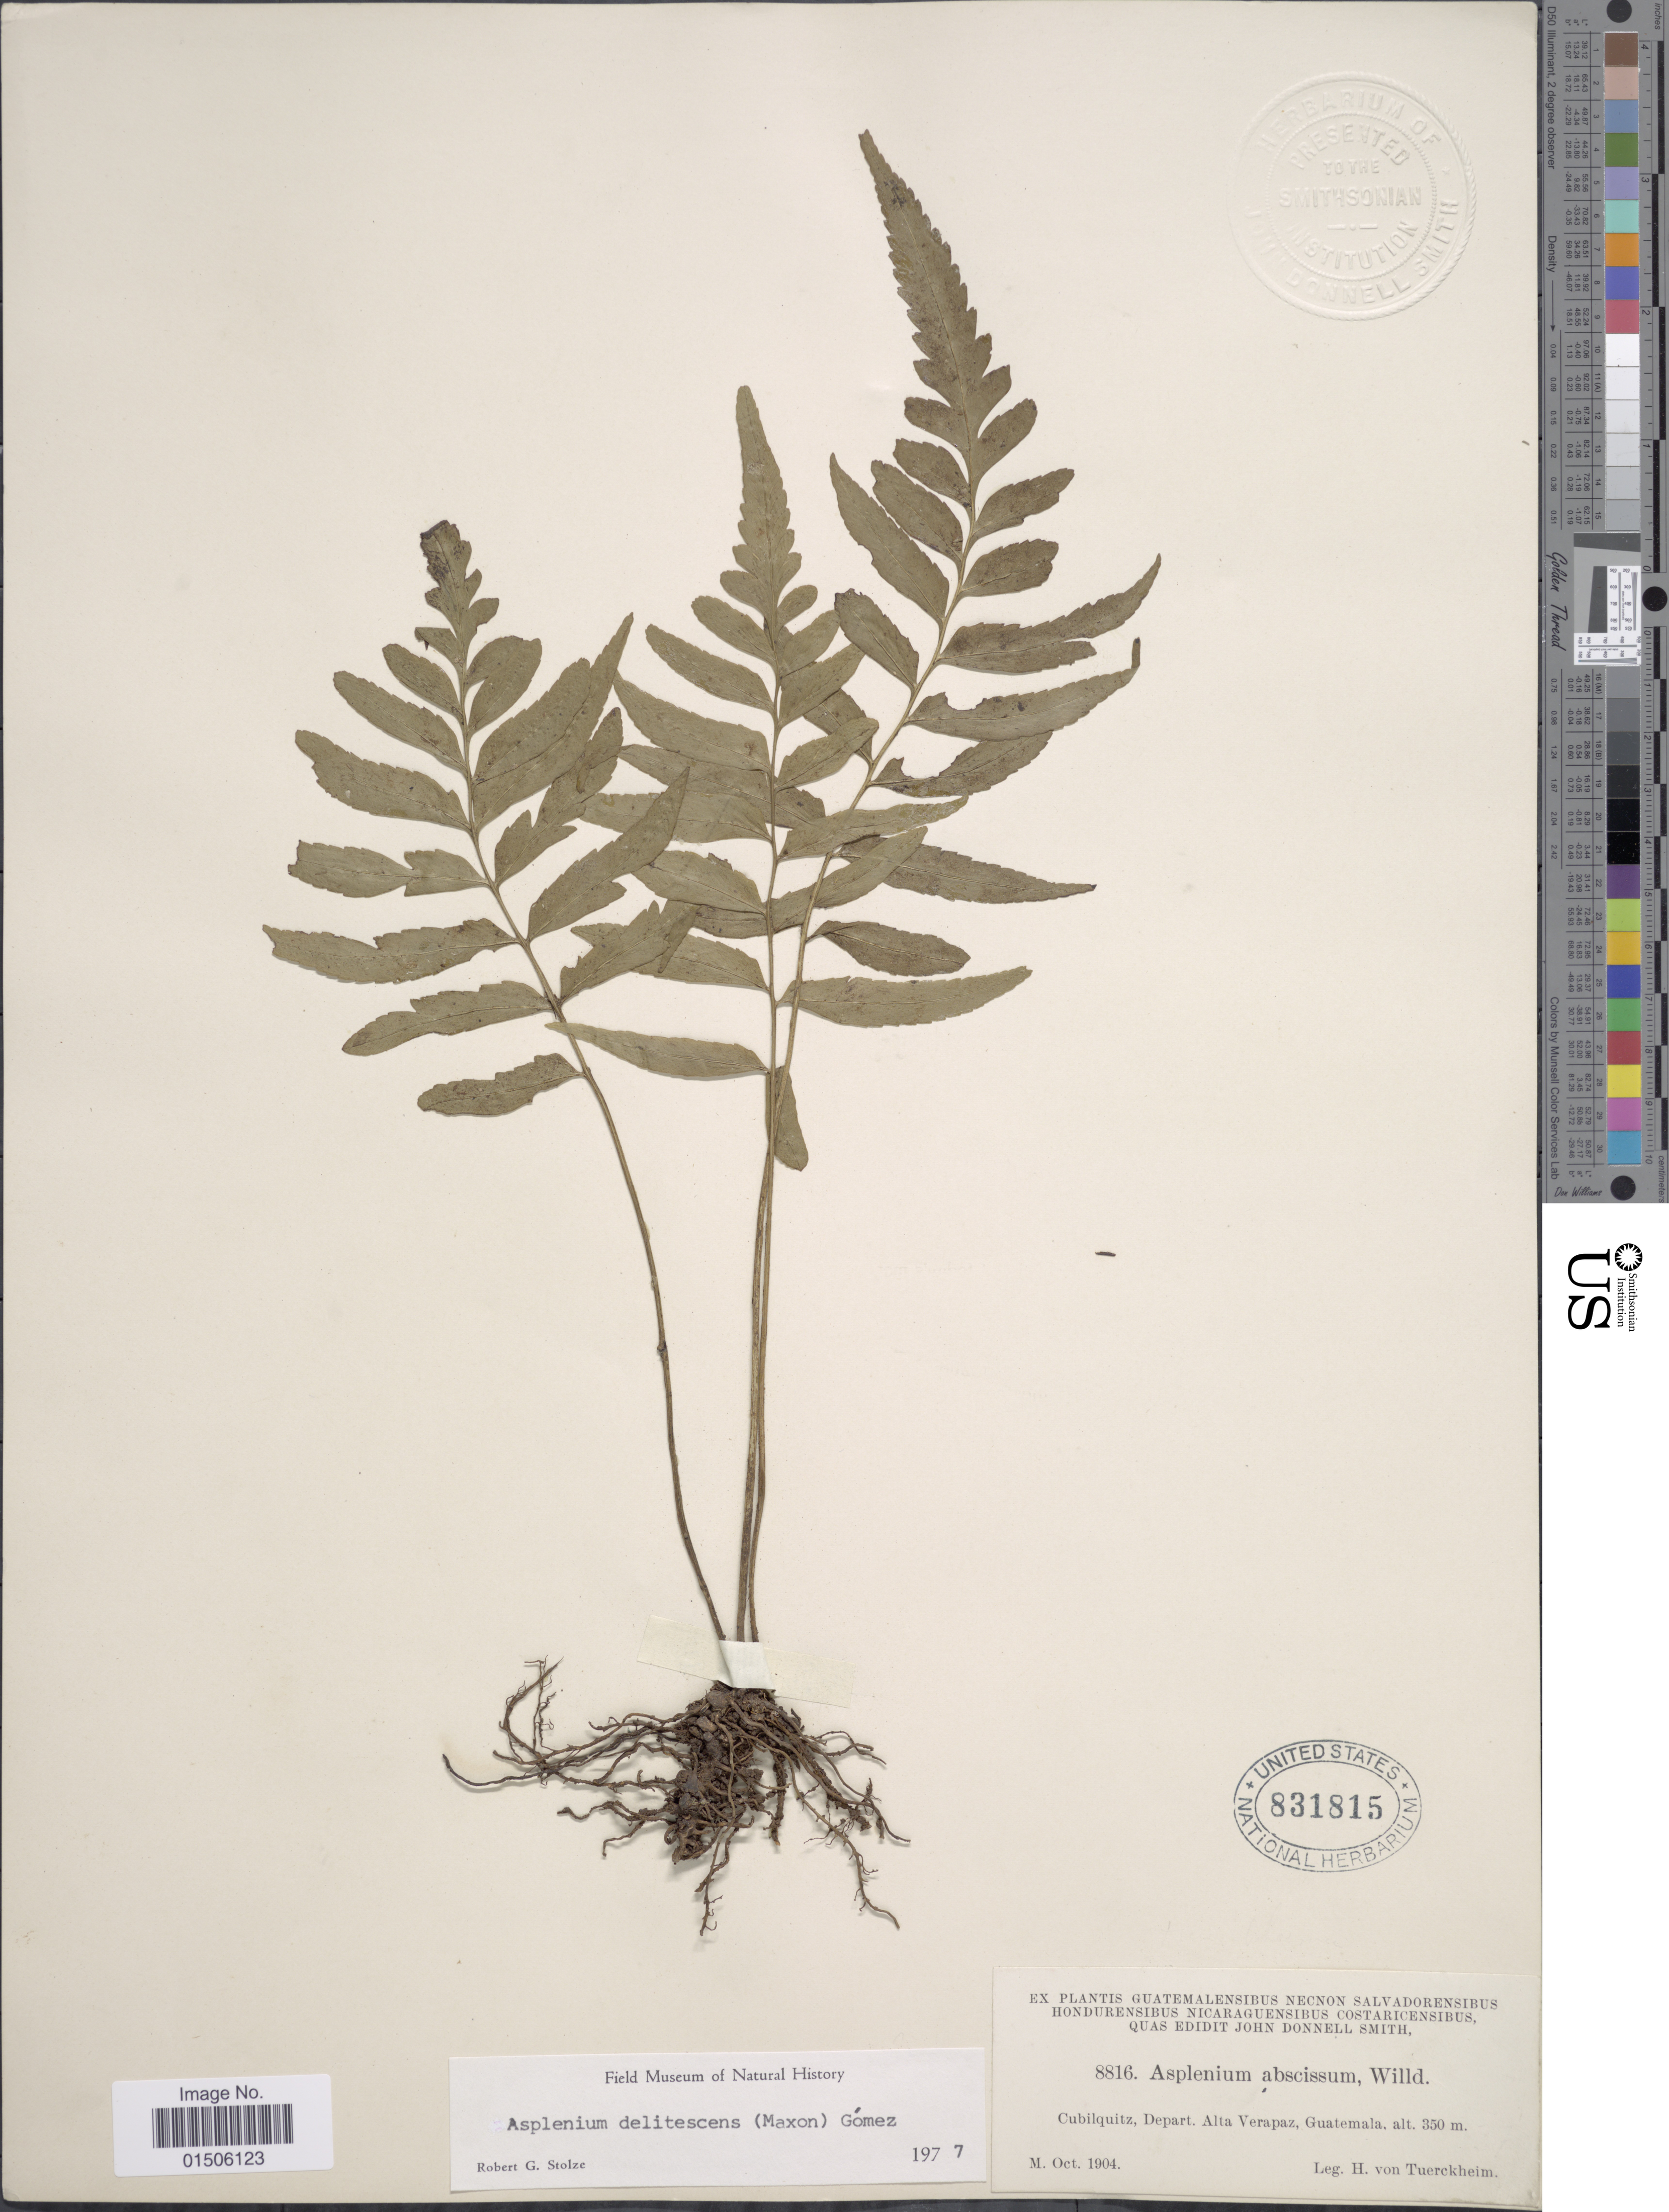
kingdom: Plantae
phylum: Tracheophyta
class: Polypodiopsida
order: Polypodiales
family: Aspleniaceae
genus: Asplenium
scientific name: Asplenium delitescens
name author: (Maxon) L.D. Gómez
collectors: H. von Türckheim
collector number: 8816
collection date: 1904-10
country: Guatemala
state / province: Alta Verapaz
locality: Cubilquitz, Depart Alta Vaerapaz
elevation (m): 350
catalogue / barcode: US 831815